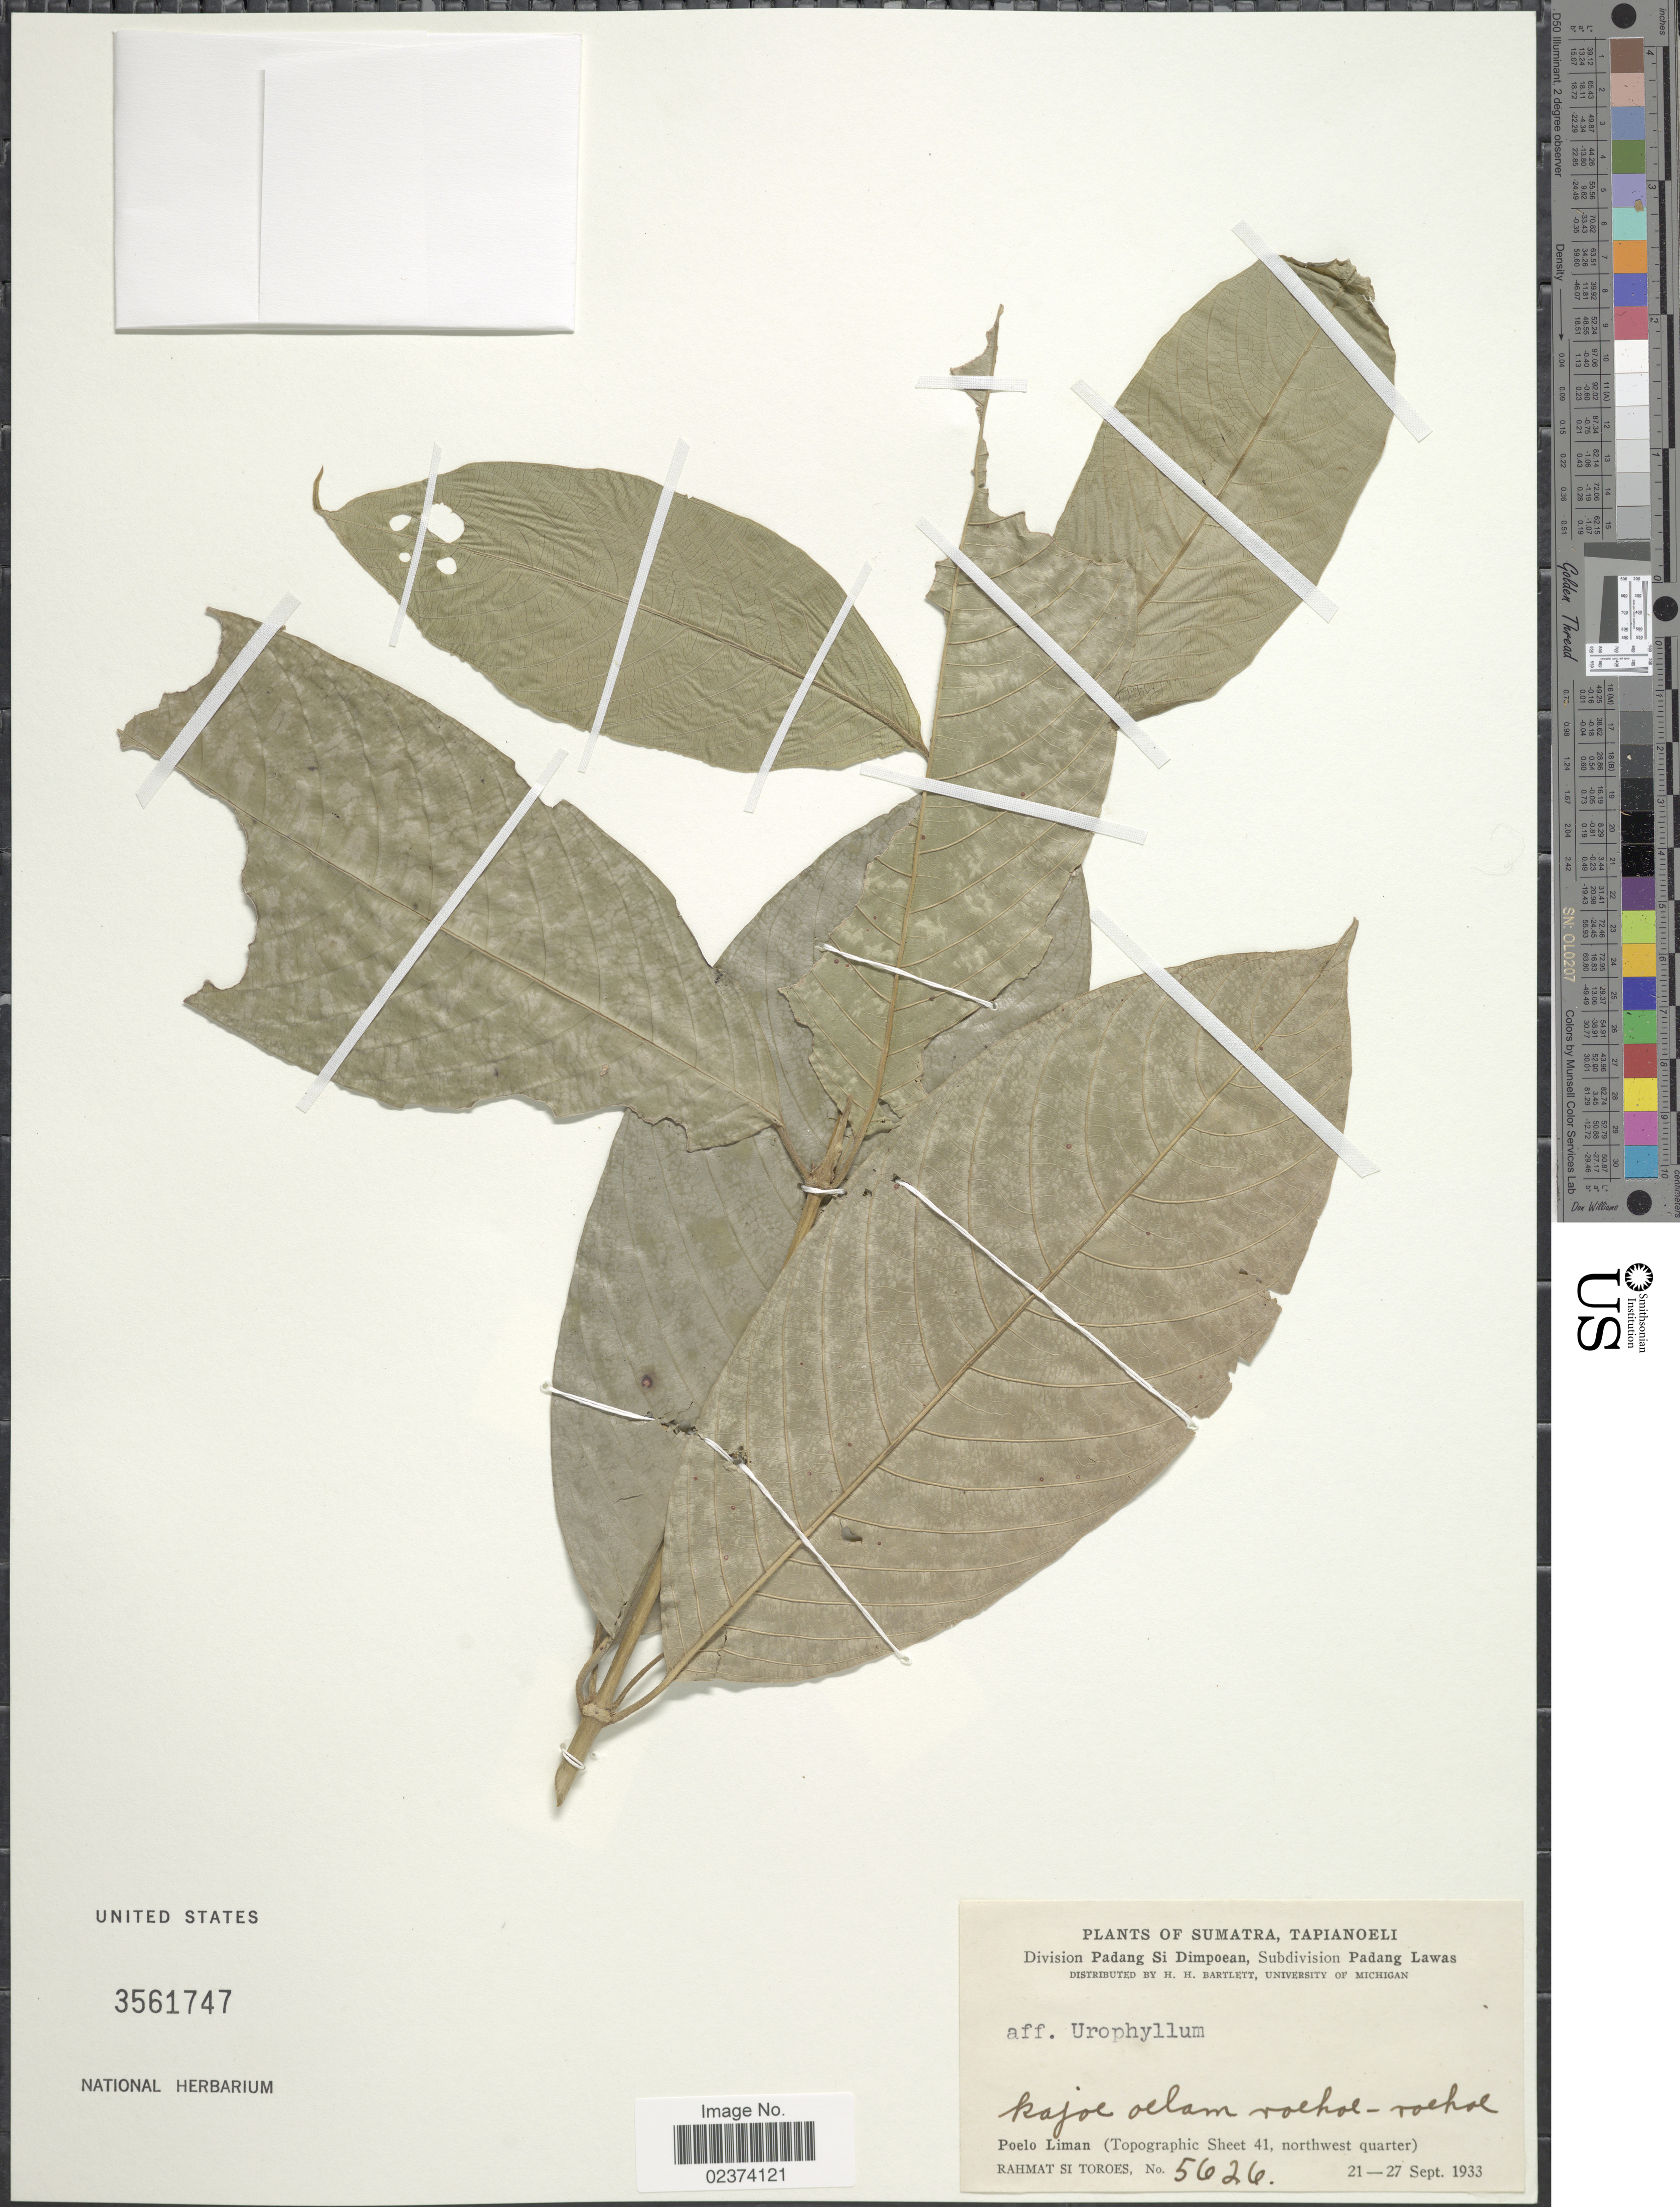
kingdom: Plantae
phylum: Tracheophyta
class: Magnoliopsida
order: Gentianales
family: Rubiaceae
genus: Urophyllum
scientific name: Urophyllum sp.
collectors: Rahmat Si Boeea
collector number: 5626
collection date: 1933-09-21/1933-09-27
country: Indonesia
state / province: Sumatra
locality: Tapianoeli, Division Padang Si Dimpoean, Subdivision Padang Lawas, Poelo Liman (Topographic Sheet 41, northwest quarter)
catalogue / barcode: US 3561747